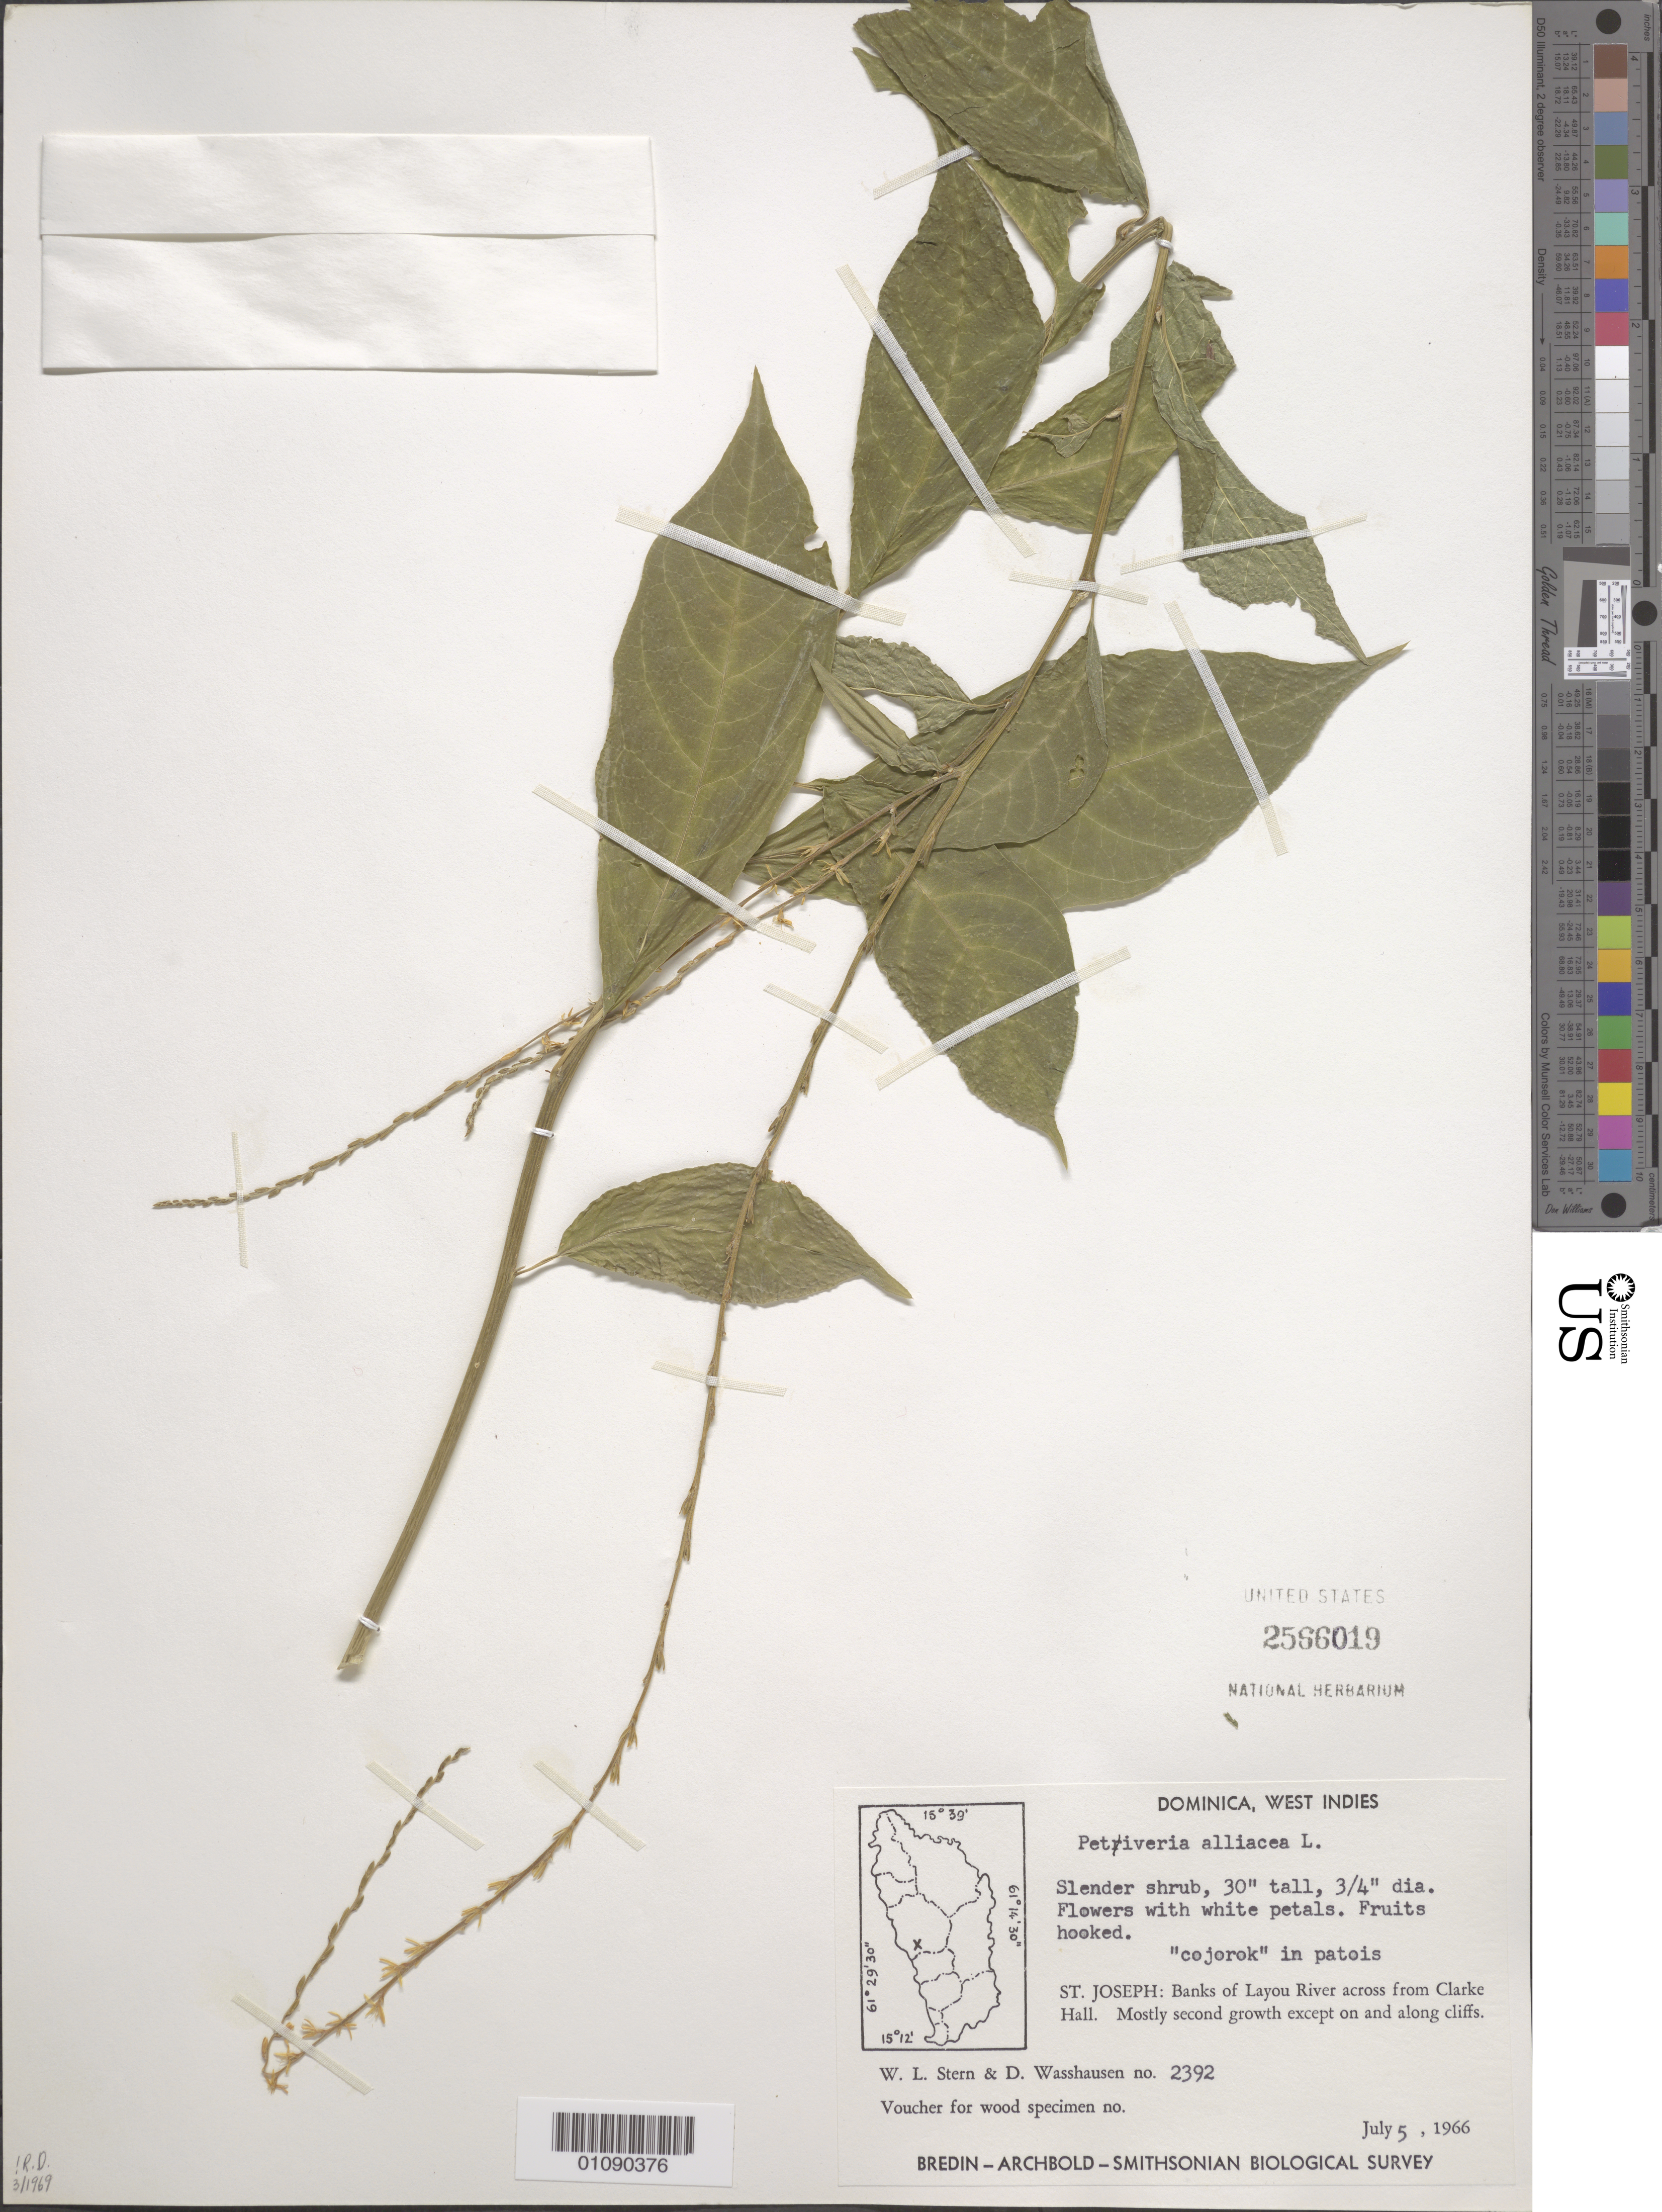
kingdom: Plantae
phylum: Tracheophyta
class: Magnoliopsida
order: Caryophyllales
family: Phytolaccaceae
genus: Petiveria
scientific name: Petiveria alliacea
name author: L.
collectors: W. L. Stern & D. C. Wasshausen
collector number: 2392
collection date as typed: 05 Jul 1966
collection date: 1966-07-05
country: Dominica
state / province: St. Joseph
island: Dominica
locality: St. Joseph: Banks of Layou River across from Clarke Hall.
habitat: Mostly second growth except on and along cliffs. "Cojorok" in patois.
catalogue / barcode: US 2566019